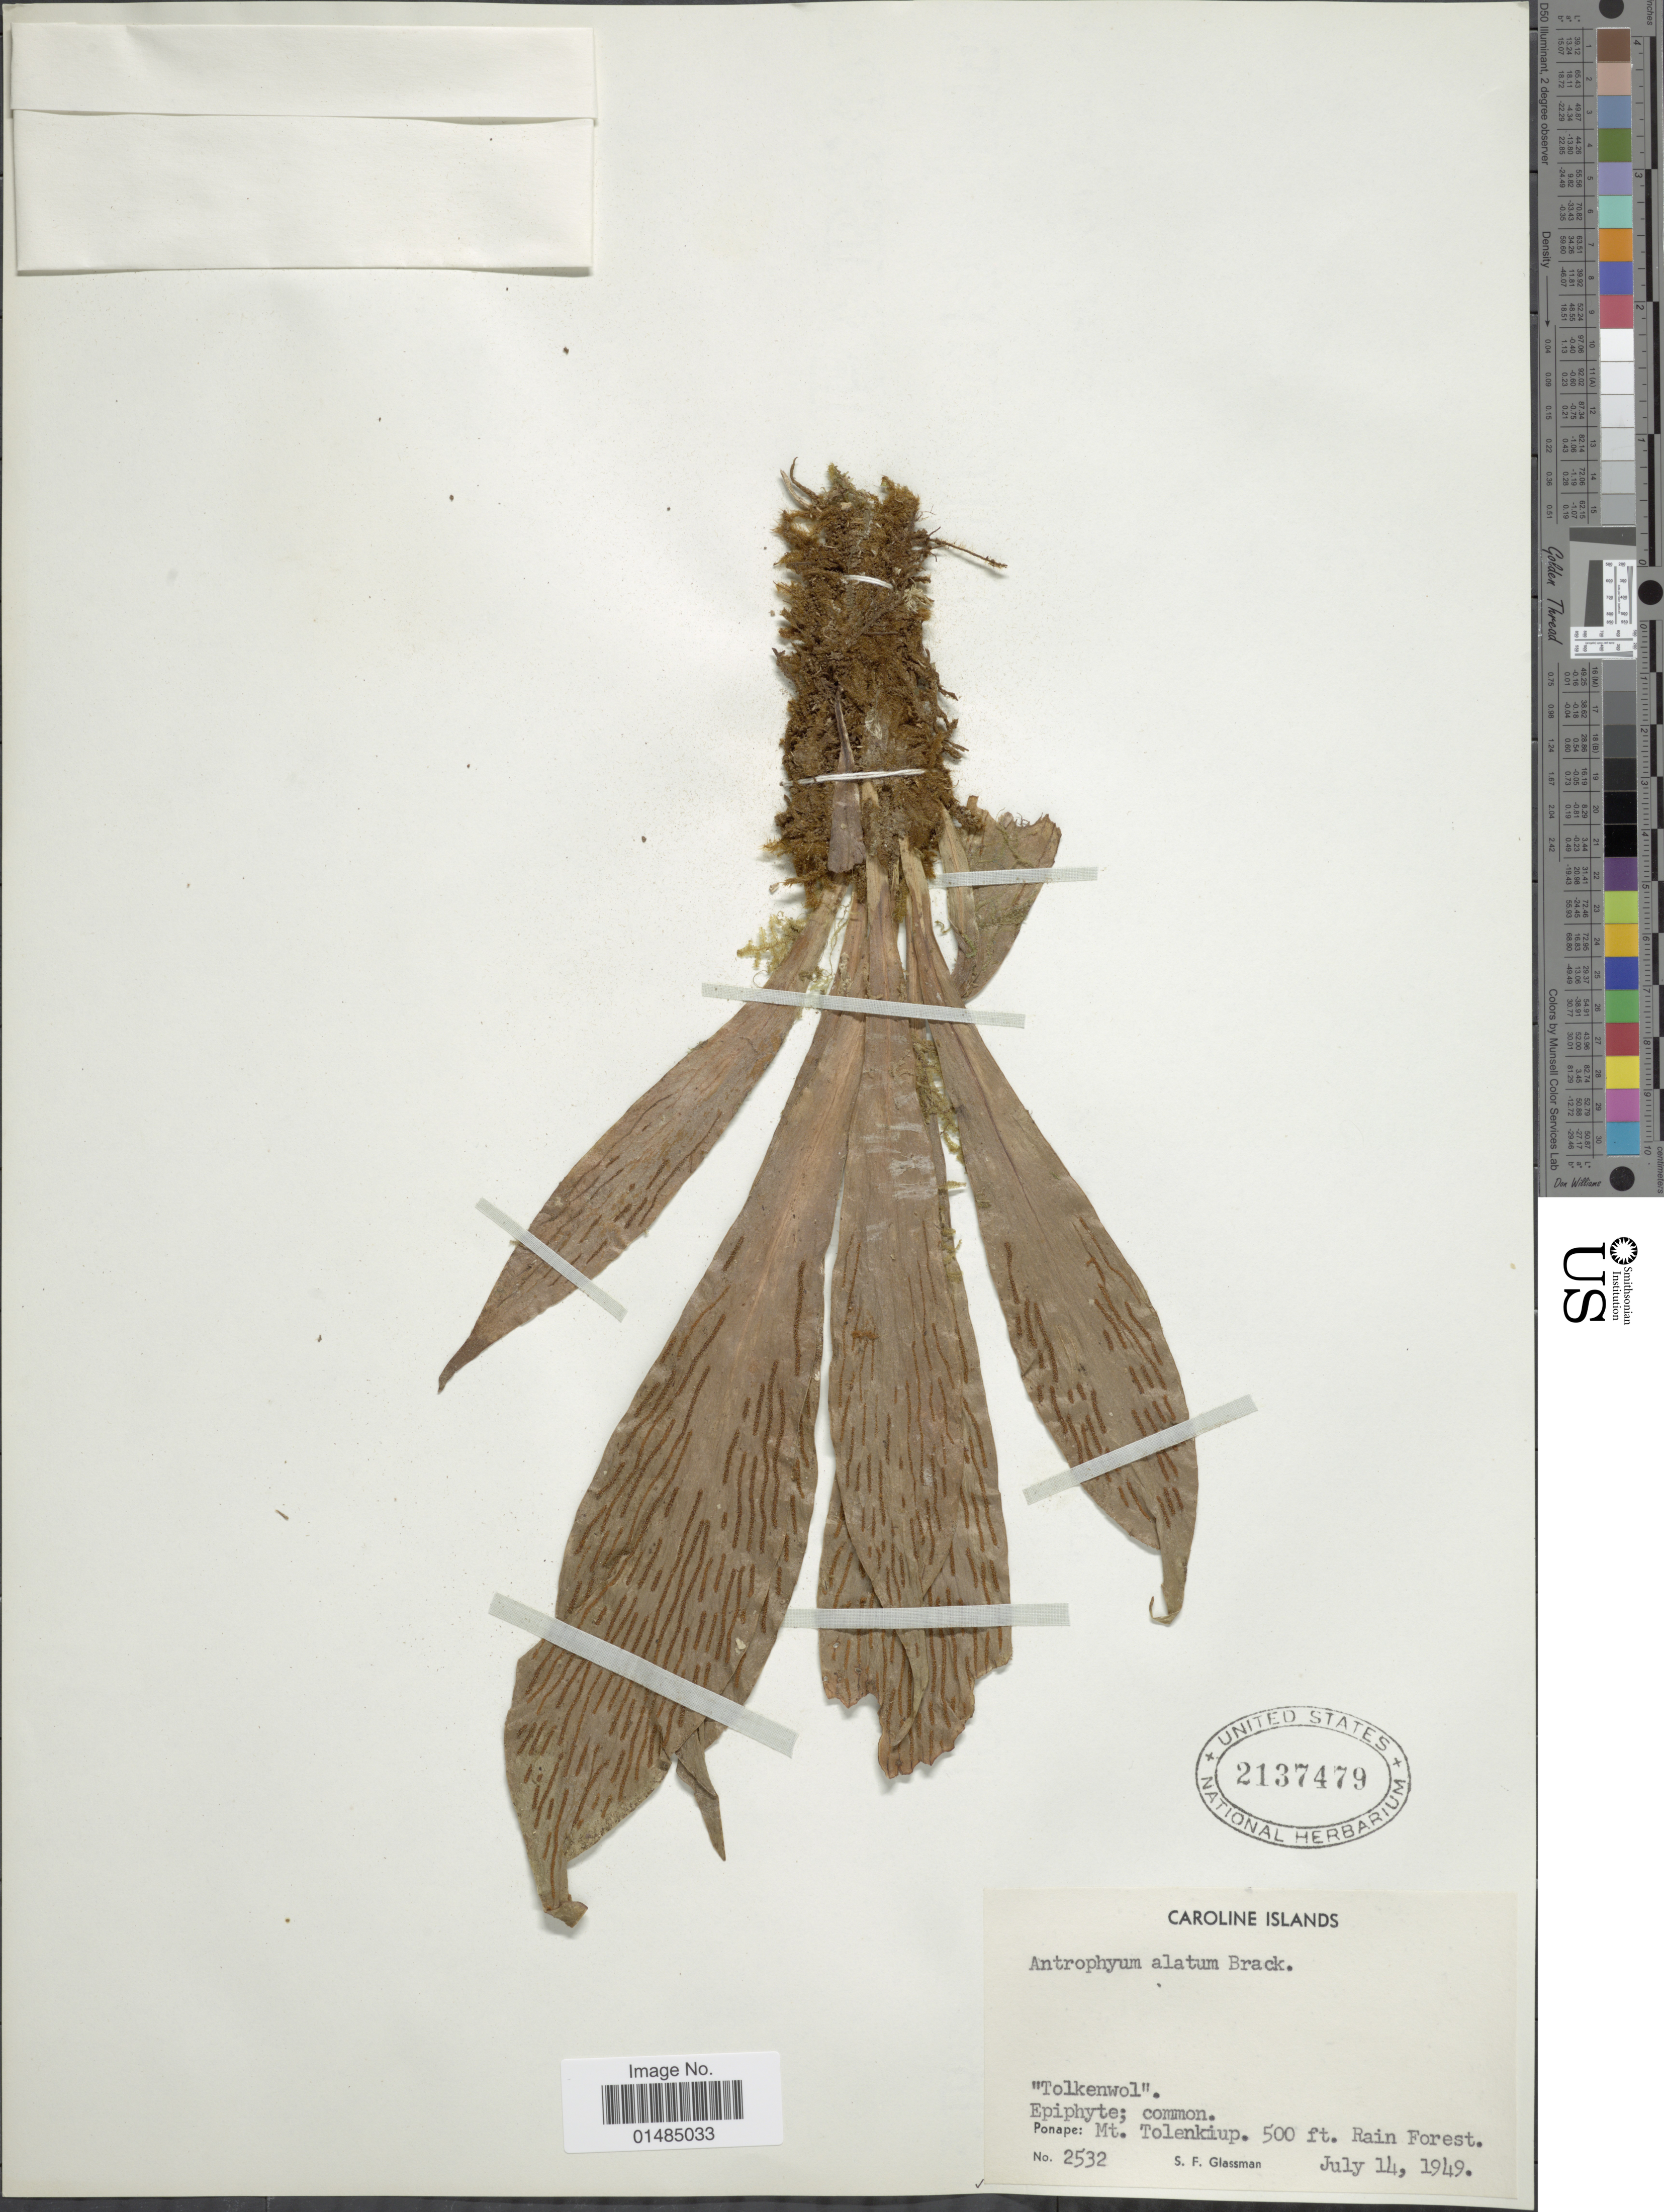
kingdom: Plantae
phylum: Tracheophyta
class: Polypodiopsida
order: Polypodiales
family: Pteridaceae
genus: Antrophyum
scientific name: Antrophyum alatum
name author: Brack. in Wilkes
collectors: S. F. Glassman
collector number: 2532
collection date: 1949-07-14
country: Micronesia, Federated States of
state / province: Pohnpei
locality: Caroline Islands, Ponape: Mt. Tolenkuip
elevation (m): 152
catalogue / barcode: US 2137479